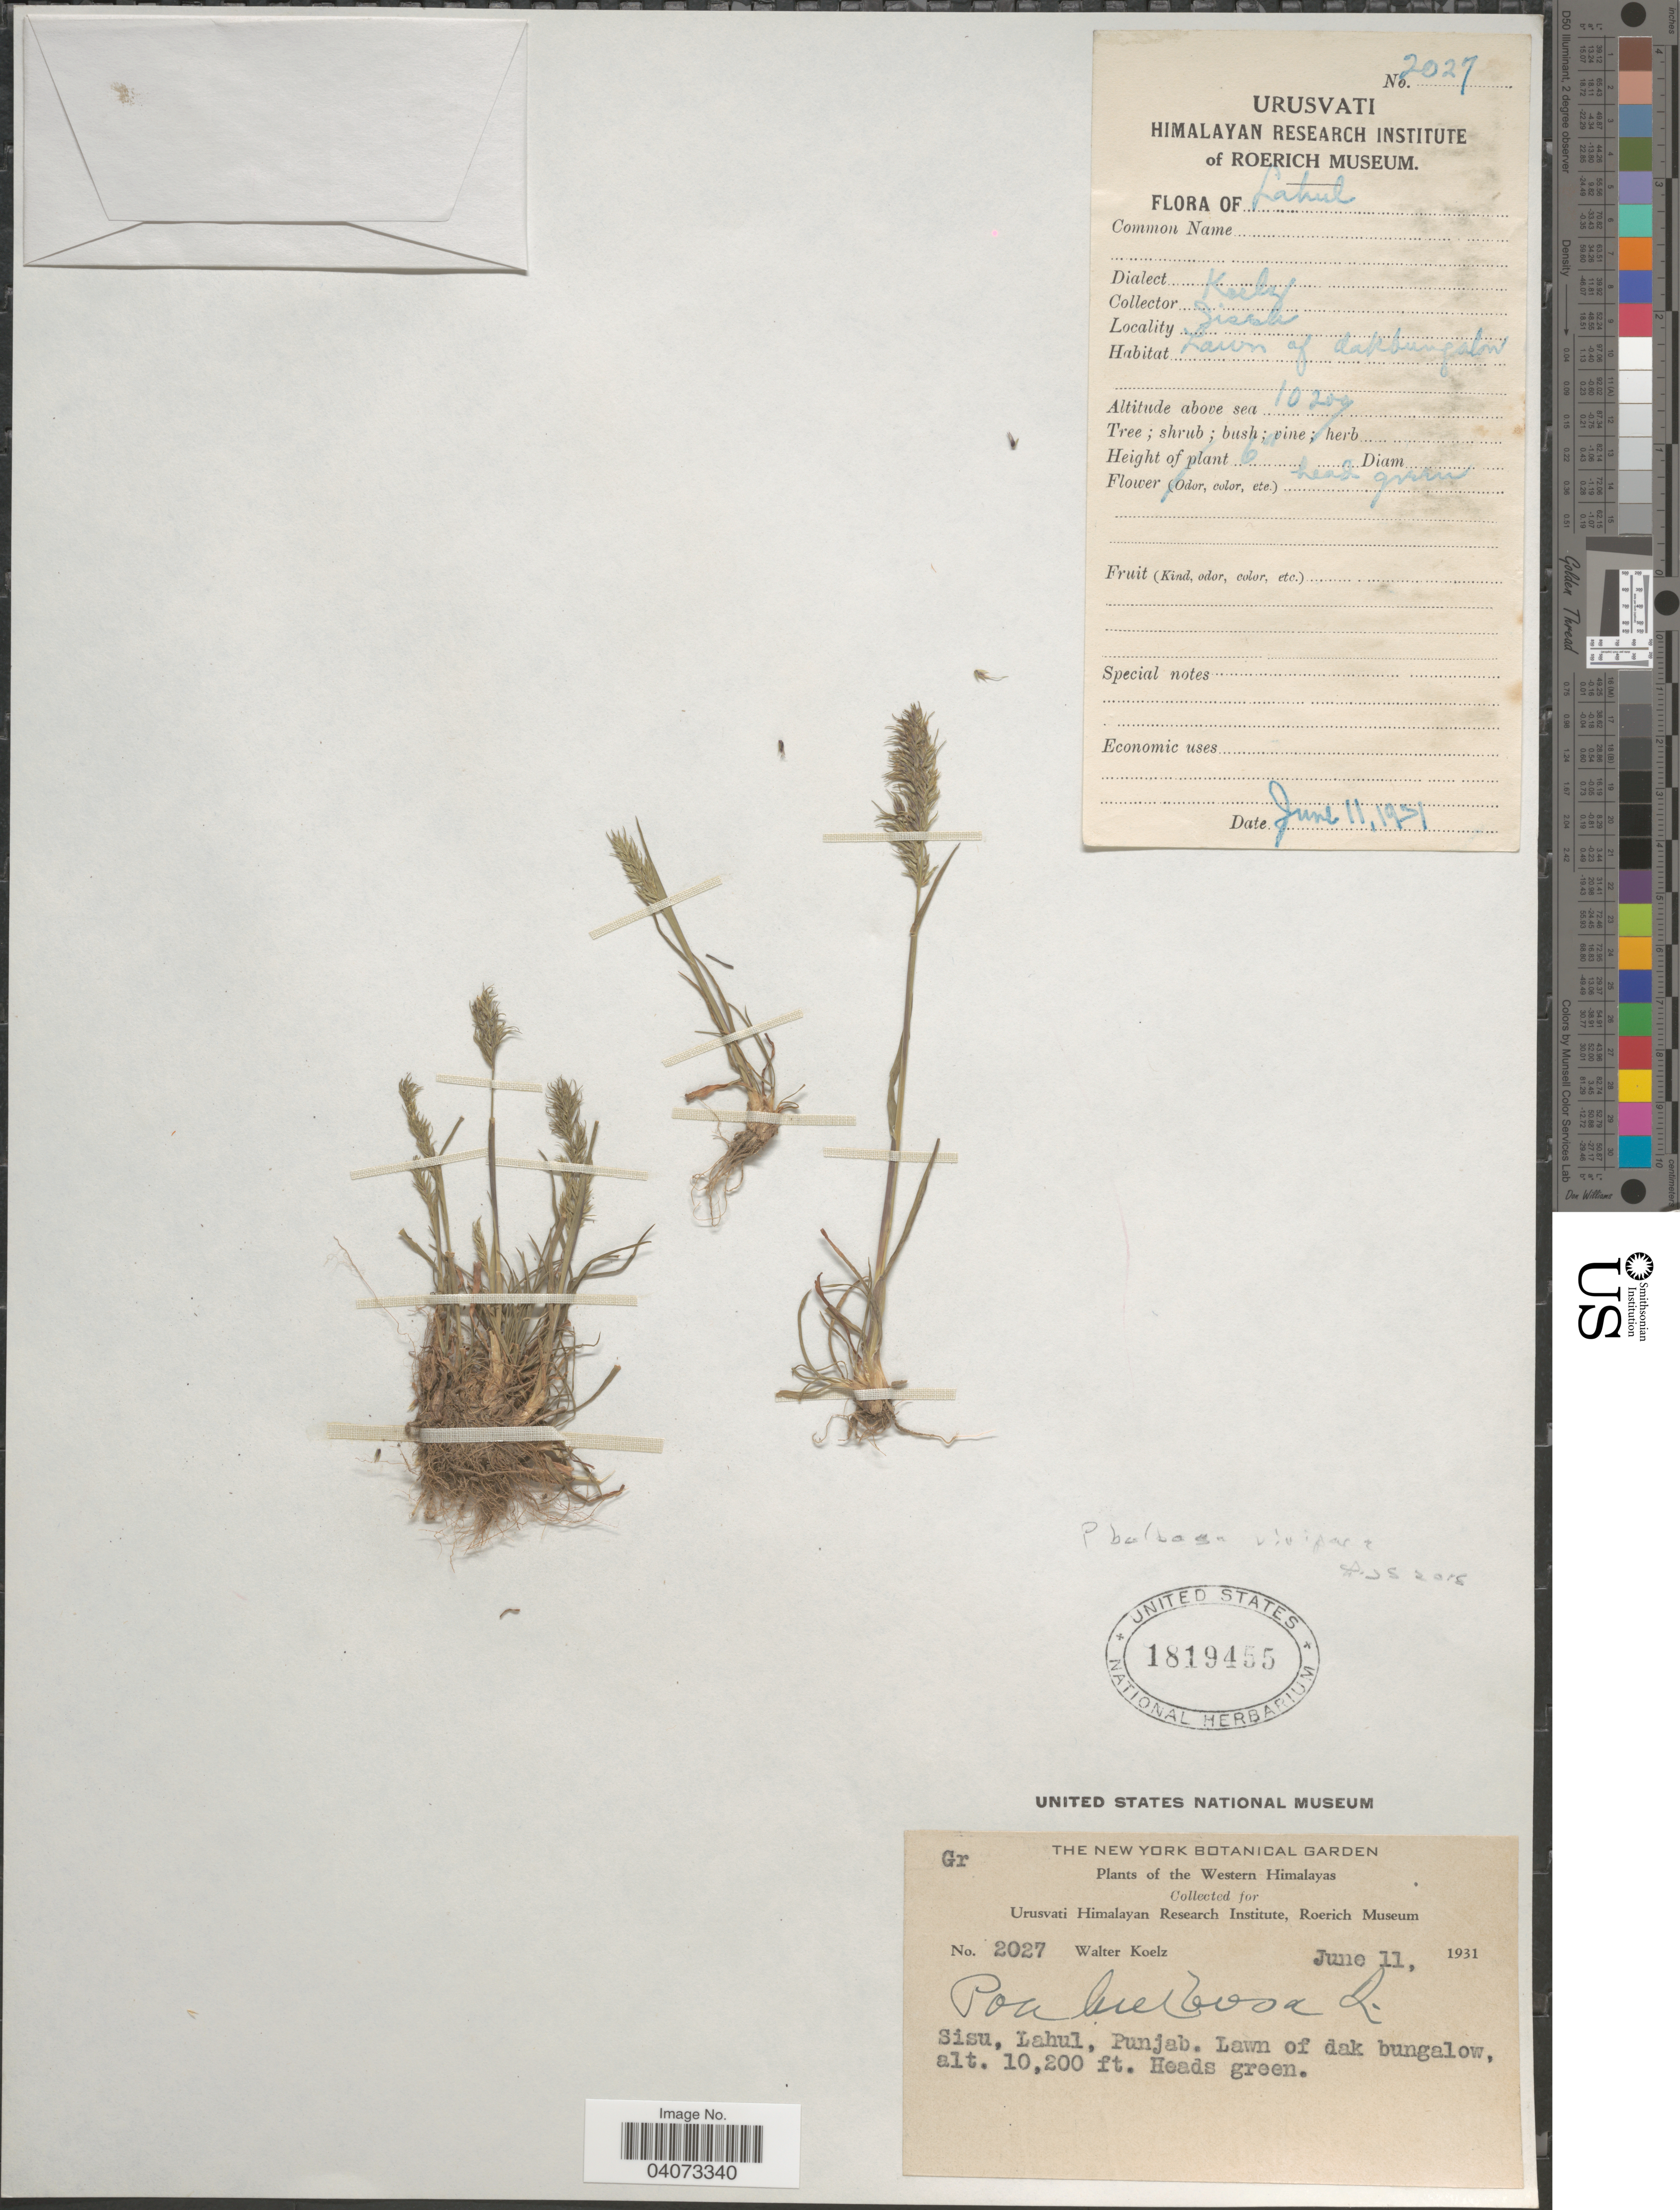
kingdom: Plantae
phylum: Tracheophyta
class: Liliopsida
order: Poales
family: Poaceae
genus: Poa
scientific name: Poa bulbosa subsp. bulbosa var. vivipara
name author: Koeler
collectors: W. N. Koelz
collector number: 2027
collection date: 1931-06-11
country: India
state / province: Punjab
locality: The Western Himalayas. Sisu, Lahul. Lawn of dak bungalow.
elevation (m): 3109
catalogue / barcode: US 1819455